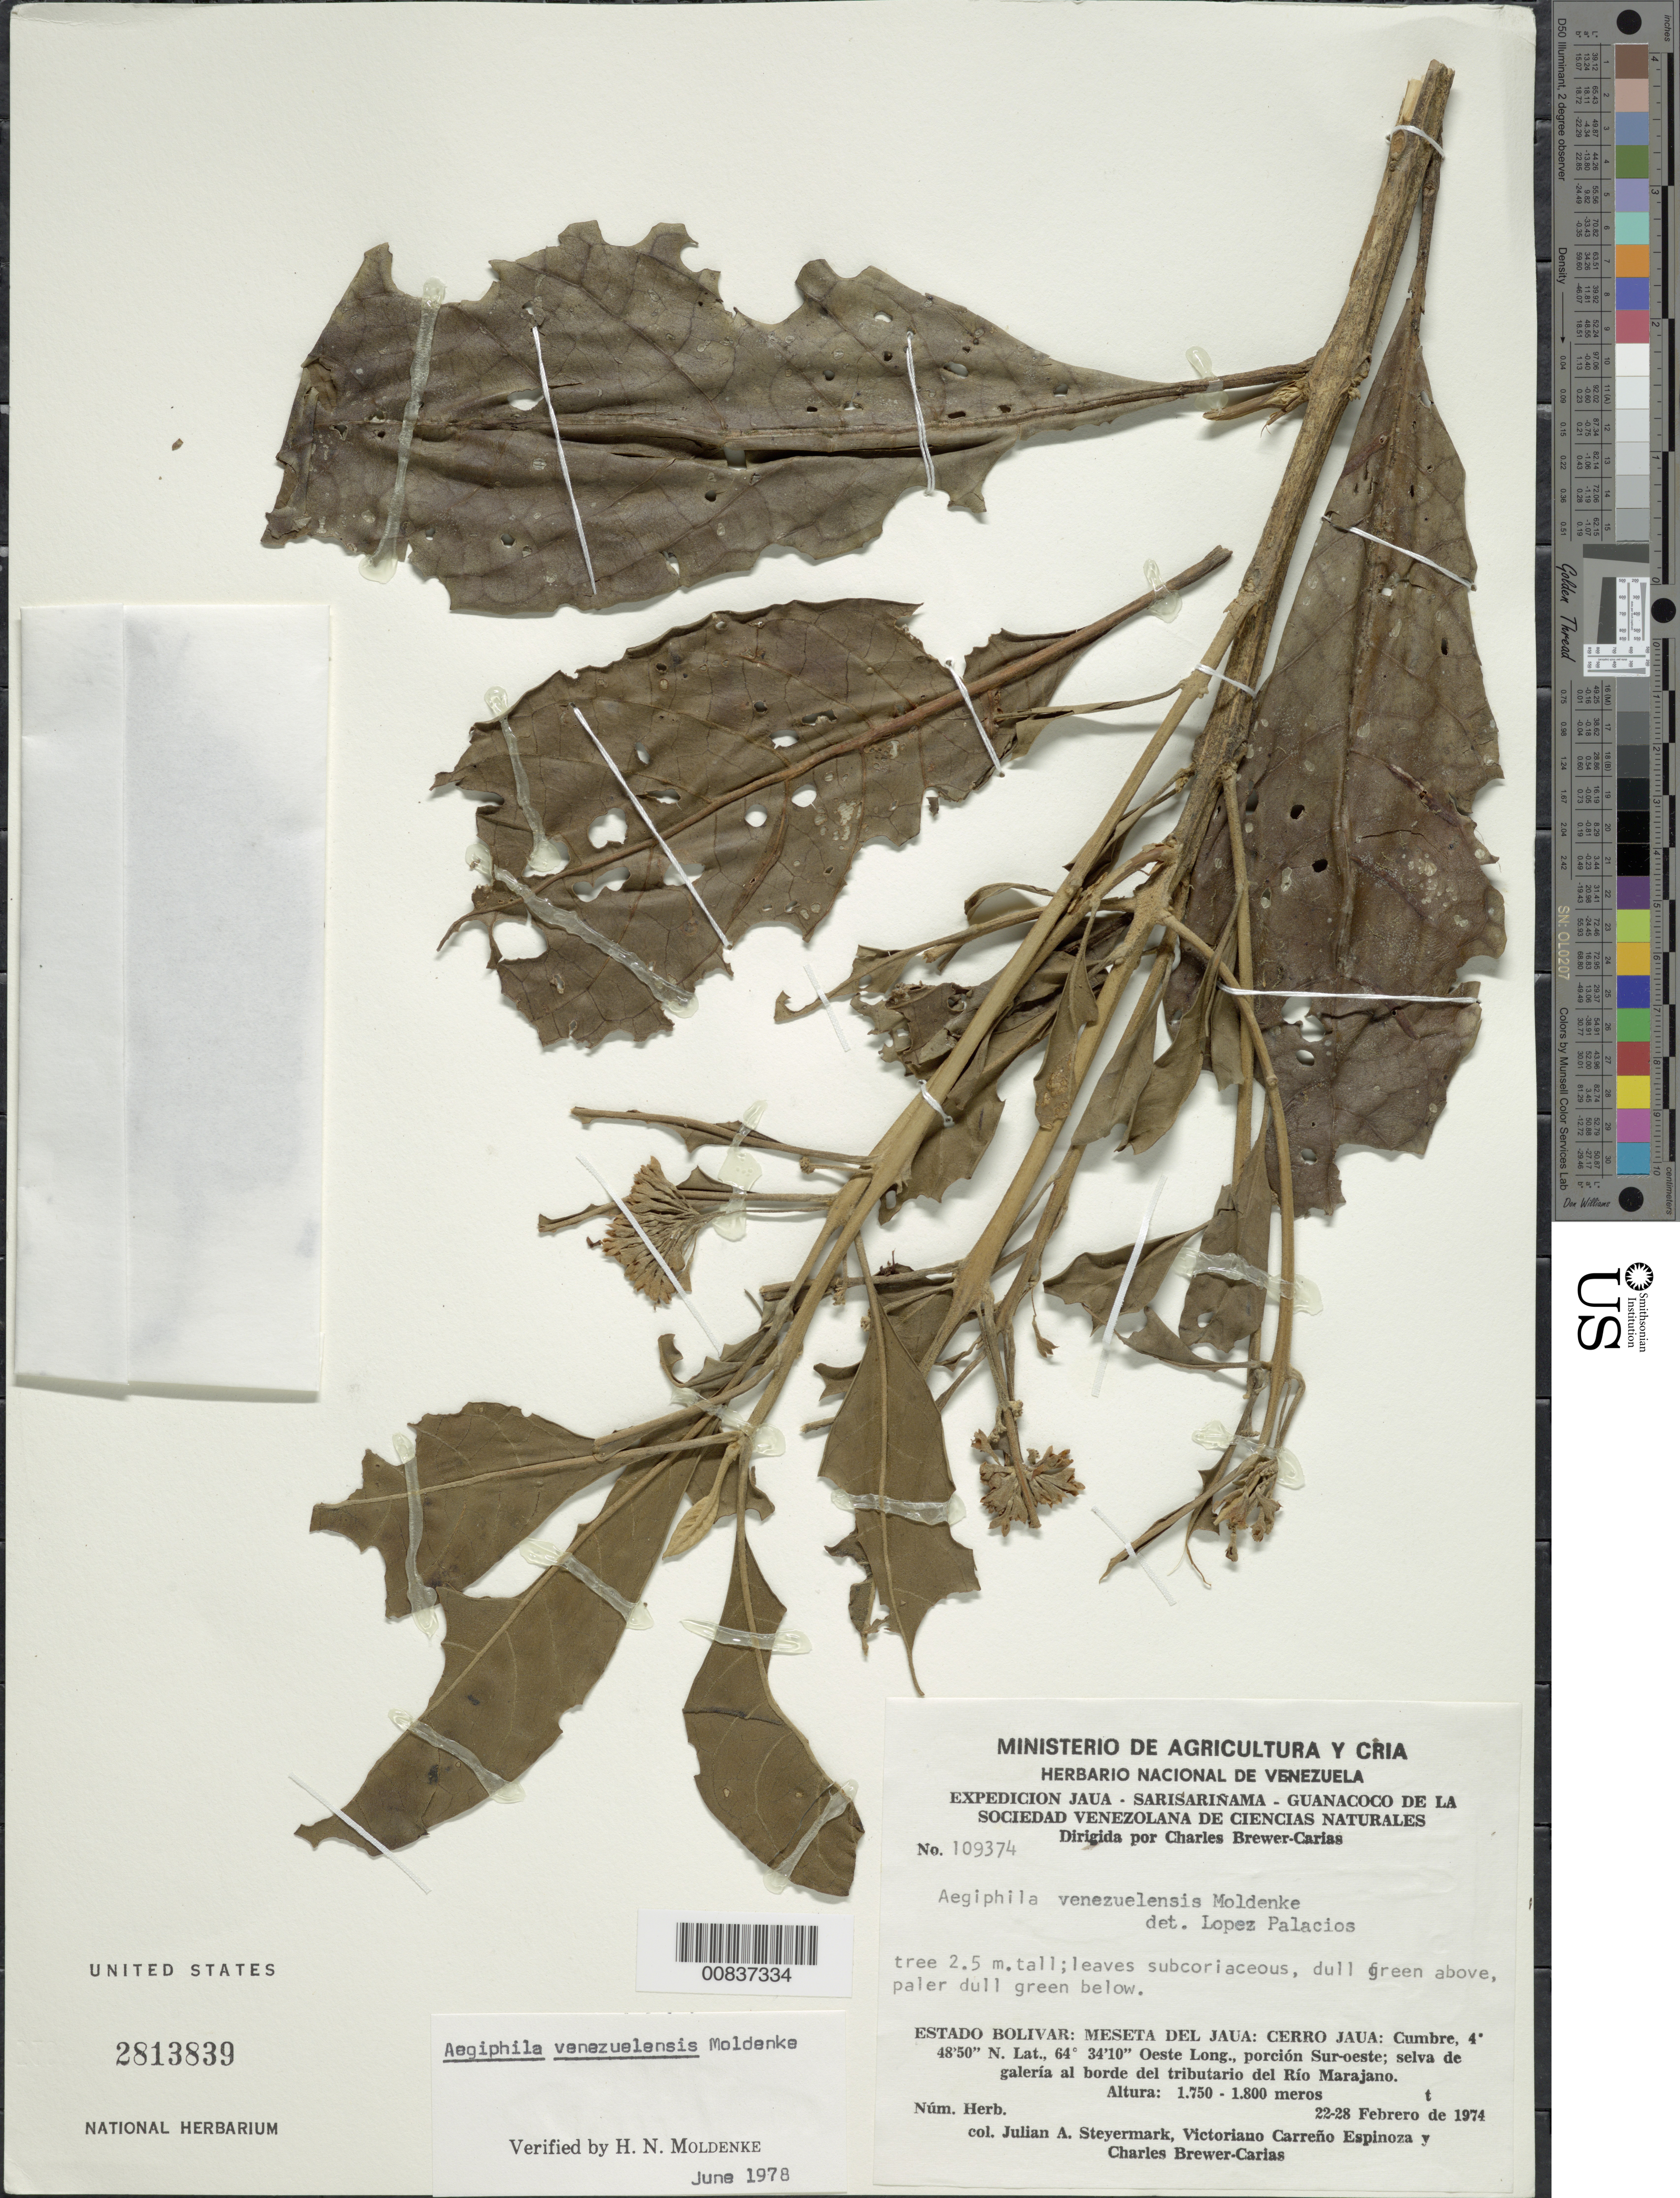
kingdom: Plantae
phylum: Tracheophyta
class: Magnoliopsida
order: Lamiales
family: Lamiaceae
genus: Aegiphila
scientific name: Aegiphila venezuelensis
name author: Moldenke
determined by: Moldenke, H. N.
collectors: J. Steyermark, V. Carreño E. & C. Brewer-Carias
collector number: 109374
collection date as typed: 22-Feb-74 to 28-Feb-74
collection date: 1974-02-22/1974-02-28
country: Venezuela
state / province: Bolívar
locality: Meseta del Jaua: Cerro Jaua, Río Marajano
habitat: Selva de galera al borde del rio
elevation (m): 1750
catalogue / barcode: US 2813839